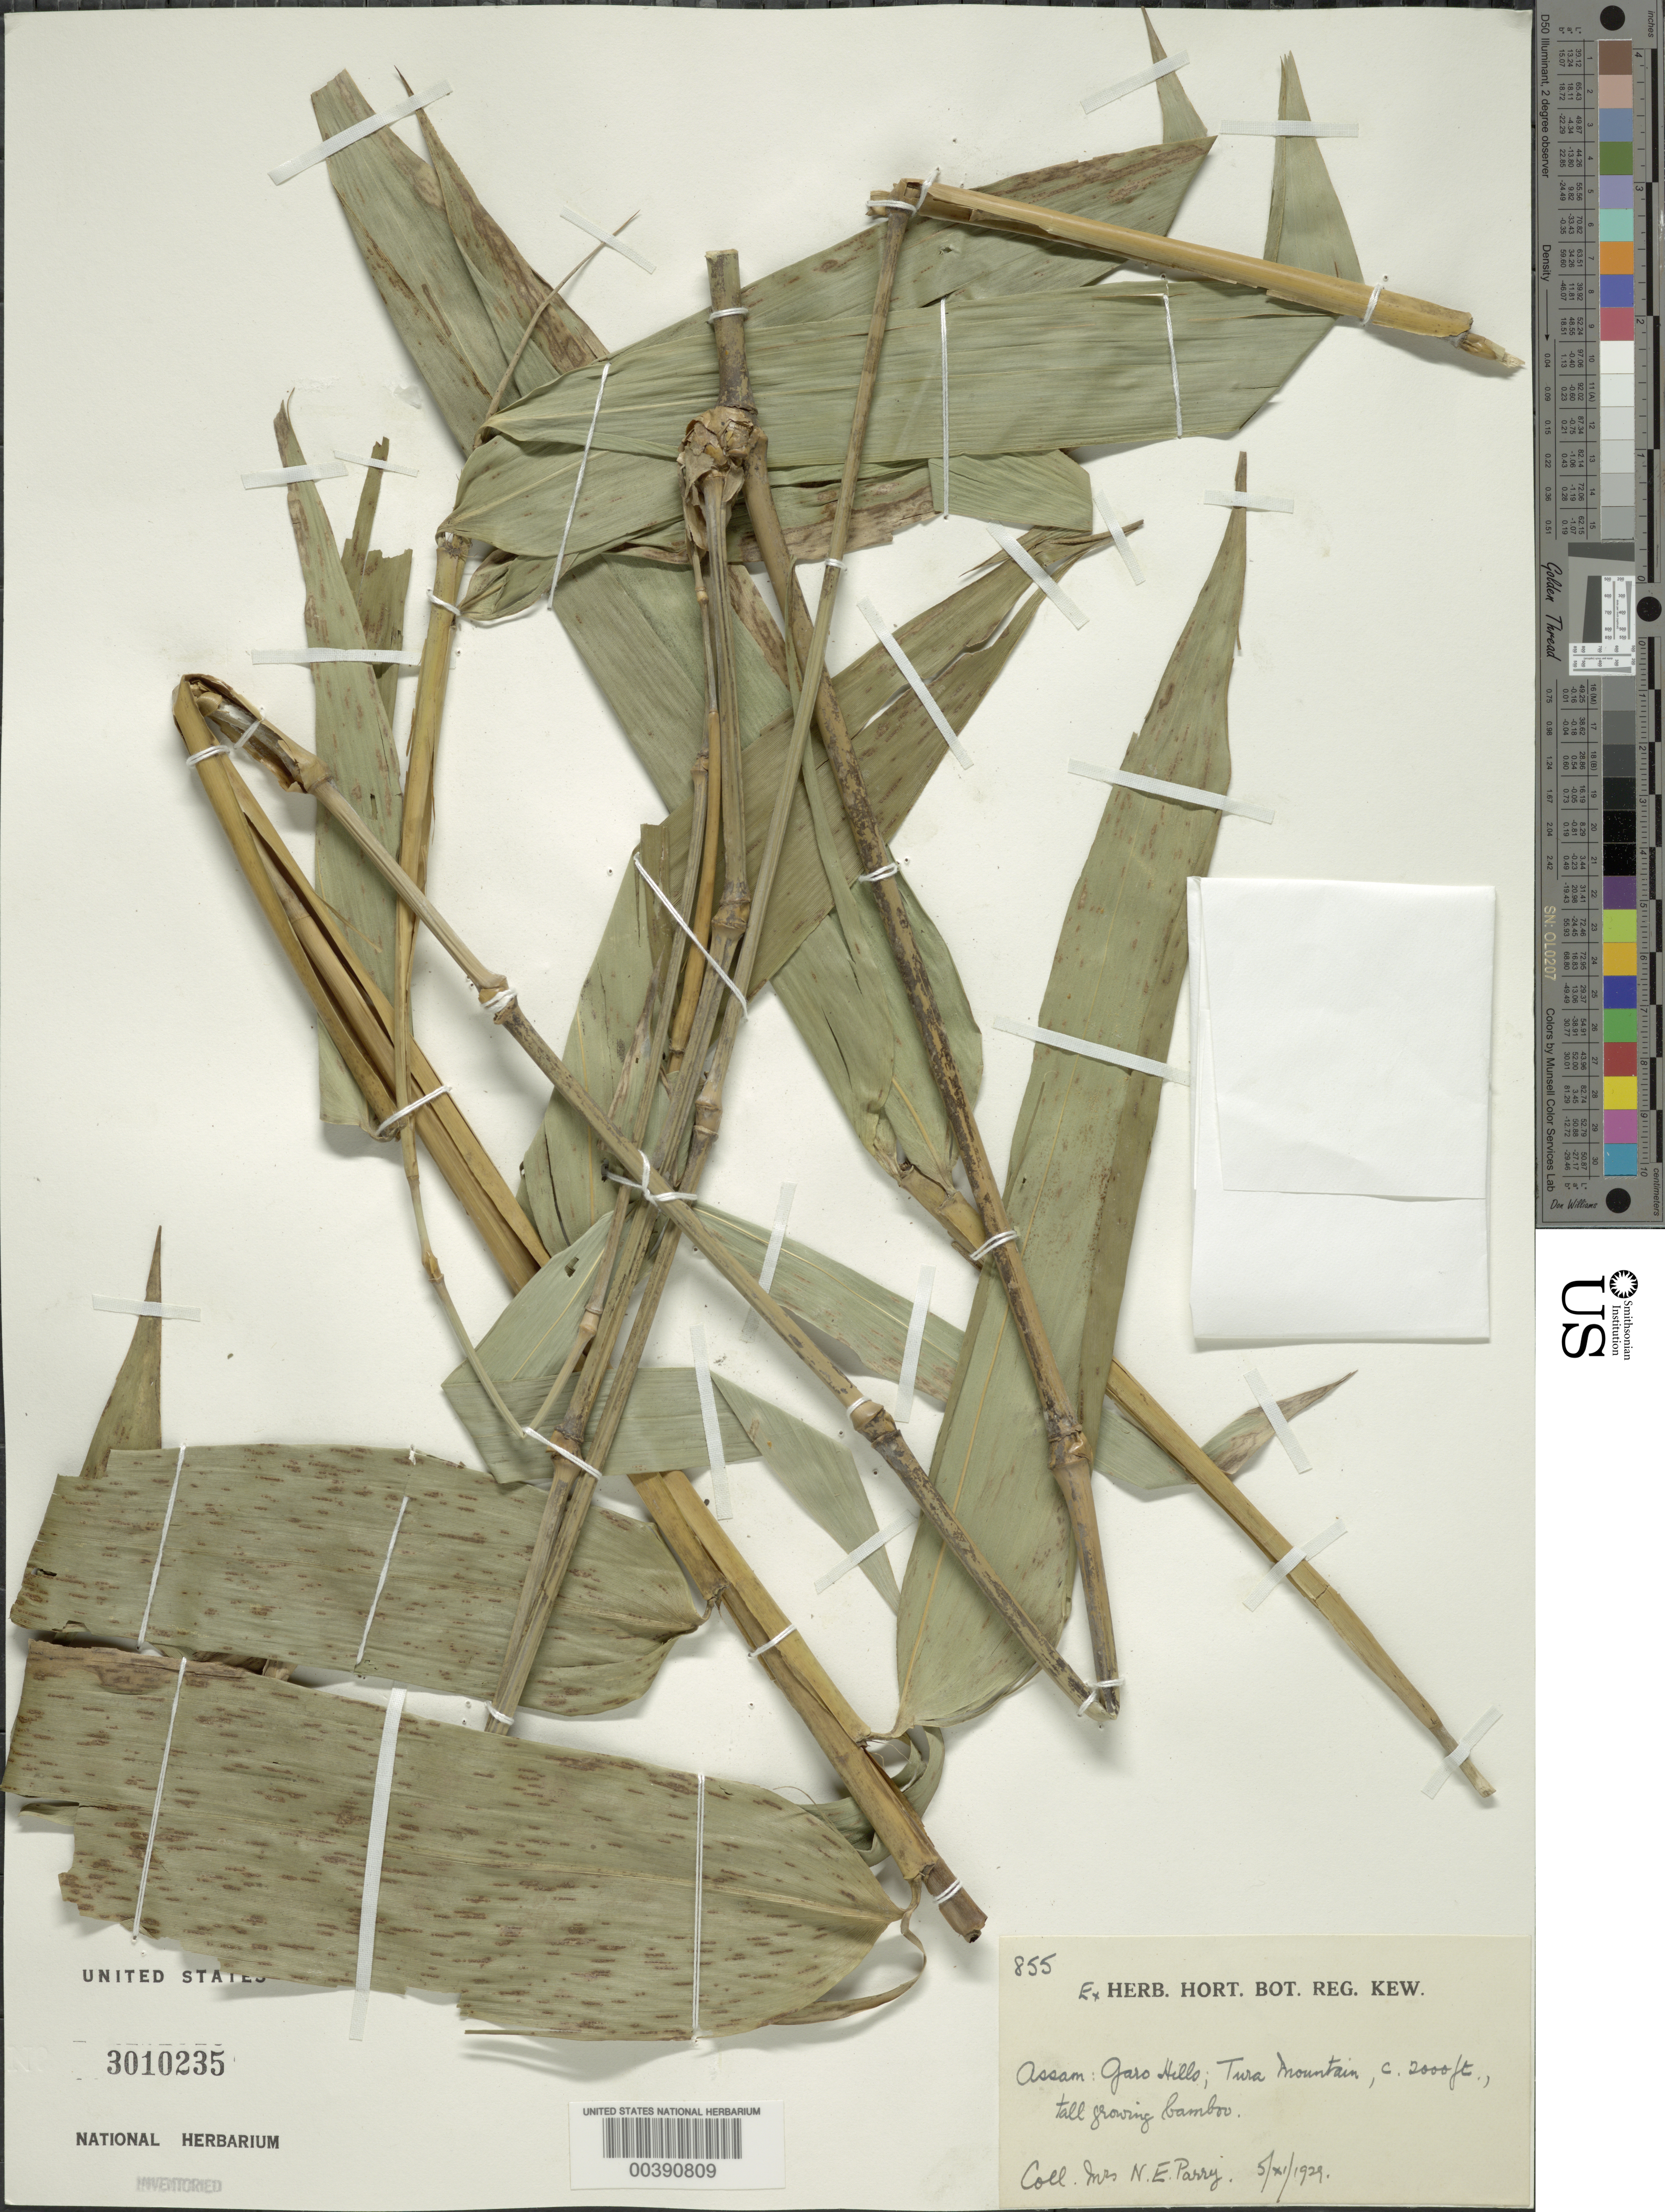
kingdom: Plantae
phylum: Tracheophyta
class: Liliopsida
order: Poales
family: Poaceae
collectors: N. Parry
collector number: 855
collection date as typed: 05 Nov 1929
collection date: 1929-11-05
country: India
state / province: Meghalaya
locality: Assam: Garo Hills, Tura Mountain.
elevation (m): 610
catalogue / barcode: US 3010235